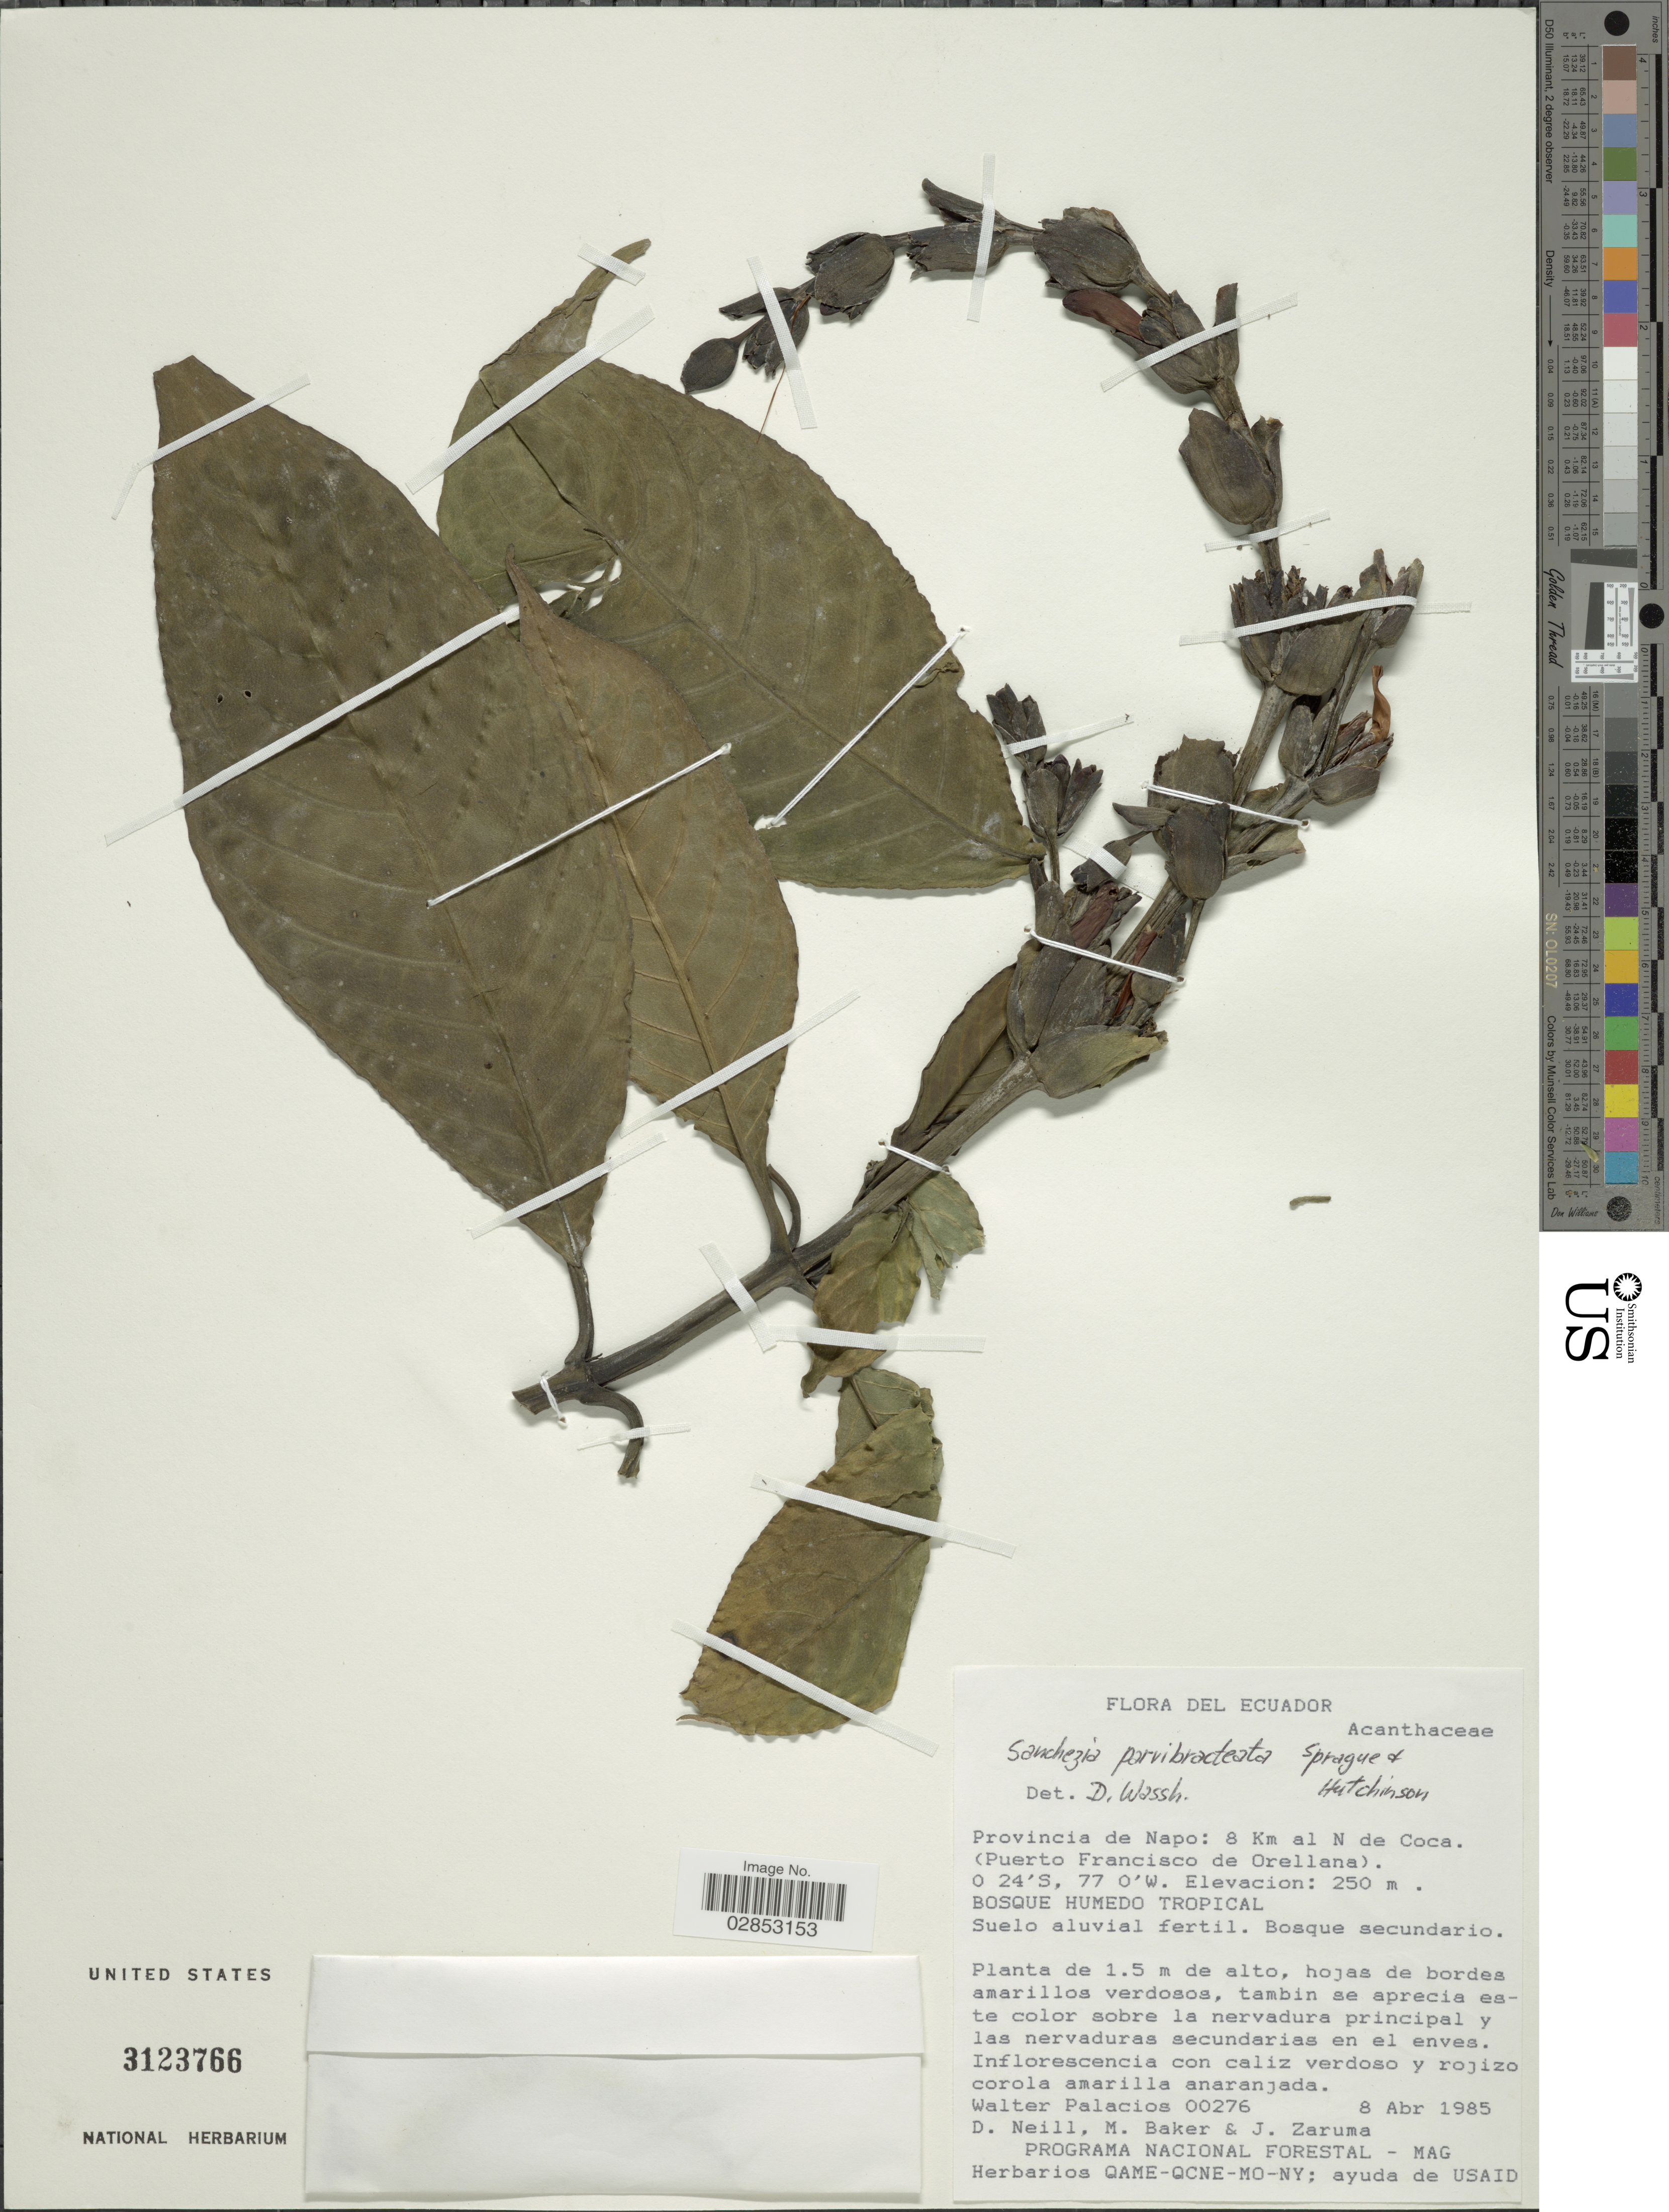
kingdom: Plantae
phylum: Tracheophyta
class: Magnoliopsida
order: Lamiales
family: Acanthaceae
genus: Sanchezia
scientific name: Sanchezia parvibracteata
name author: Sprague & Hutch.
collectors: D. Neill, M. Baker & J. Zaruma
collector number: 00276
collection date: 1985-04-08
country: Ecuador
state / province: Napo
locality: Provincia de Napo: 8 Km al N de Coca, (Puerto Francisco de Orellana).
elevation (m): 250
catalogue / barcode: US 3123766